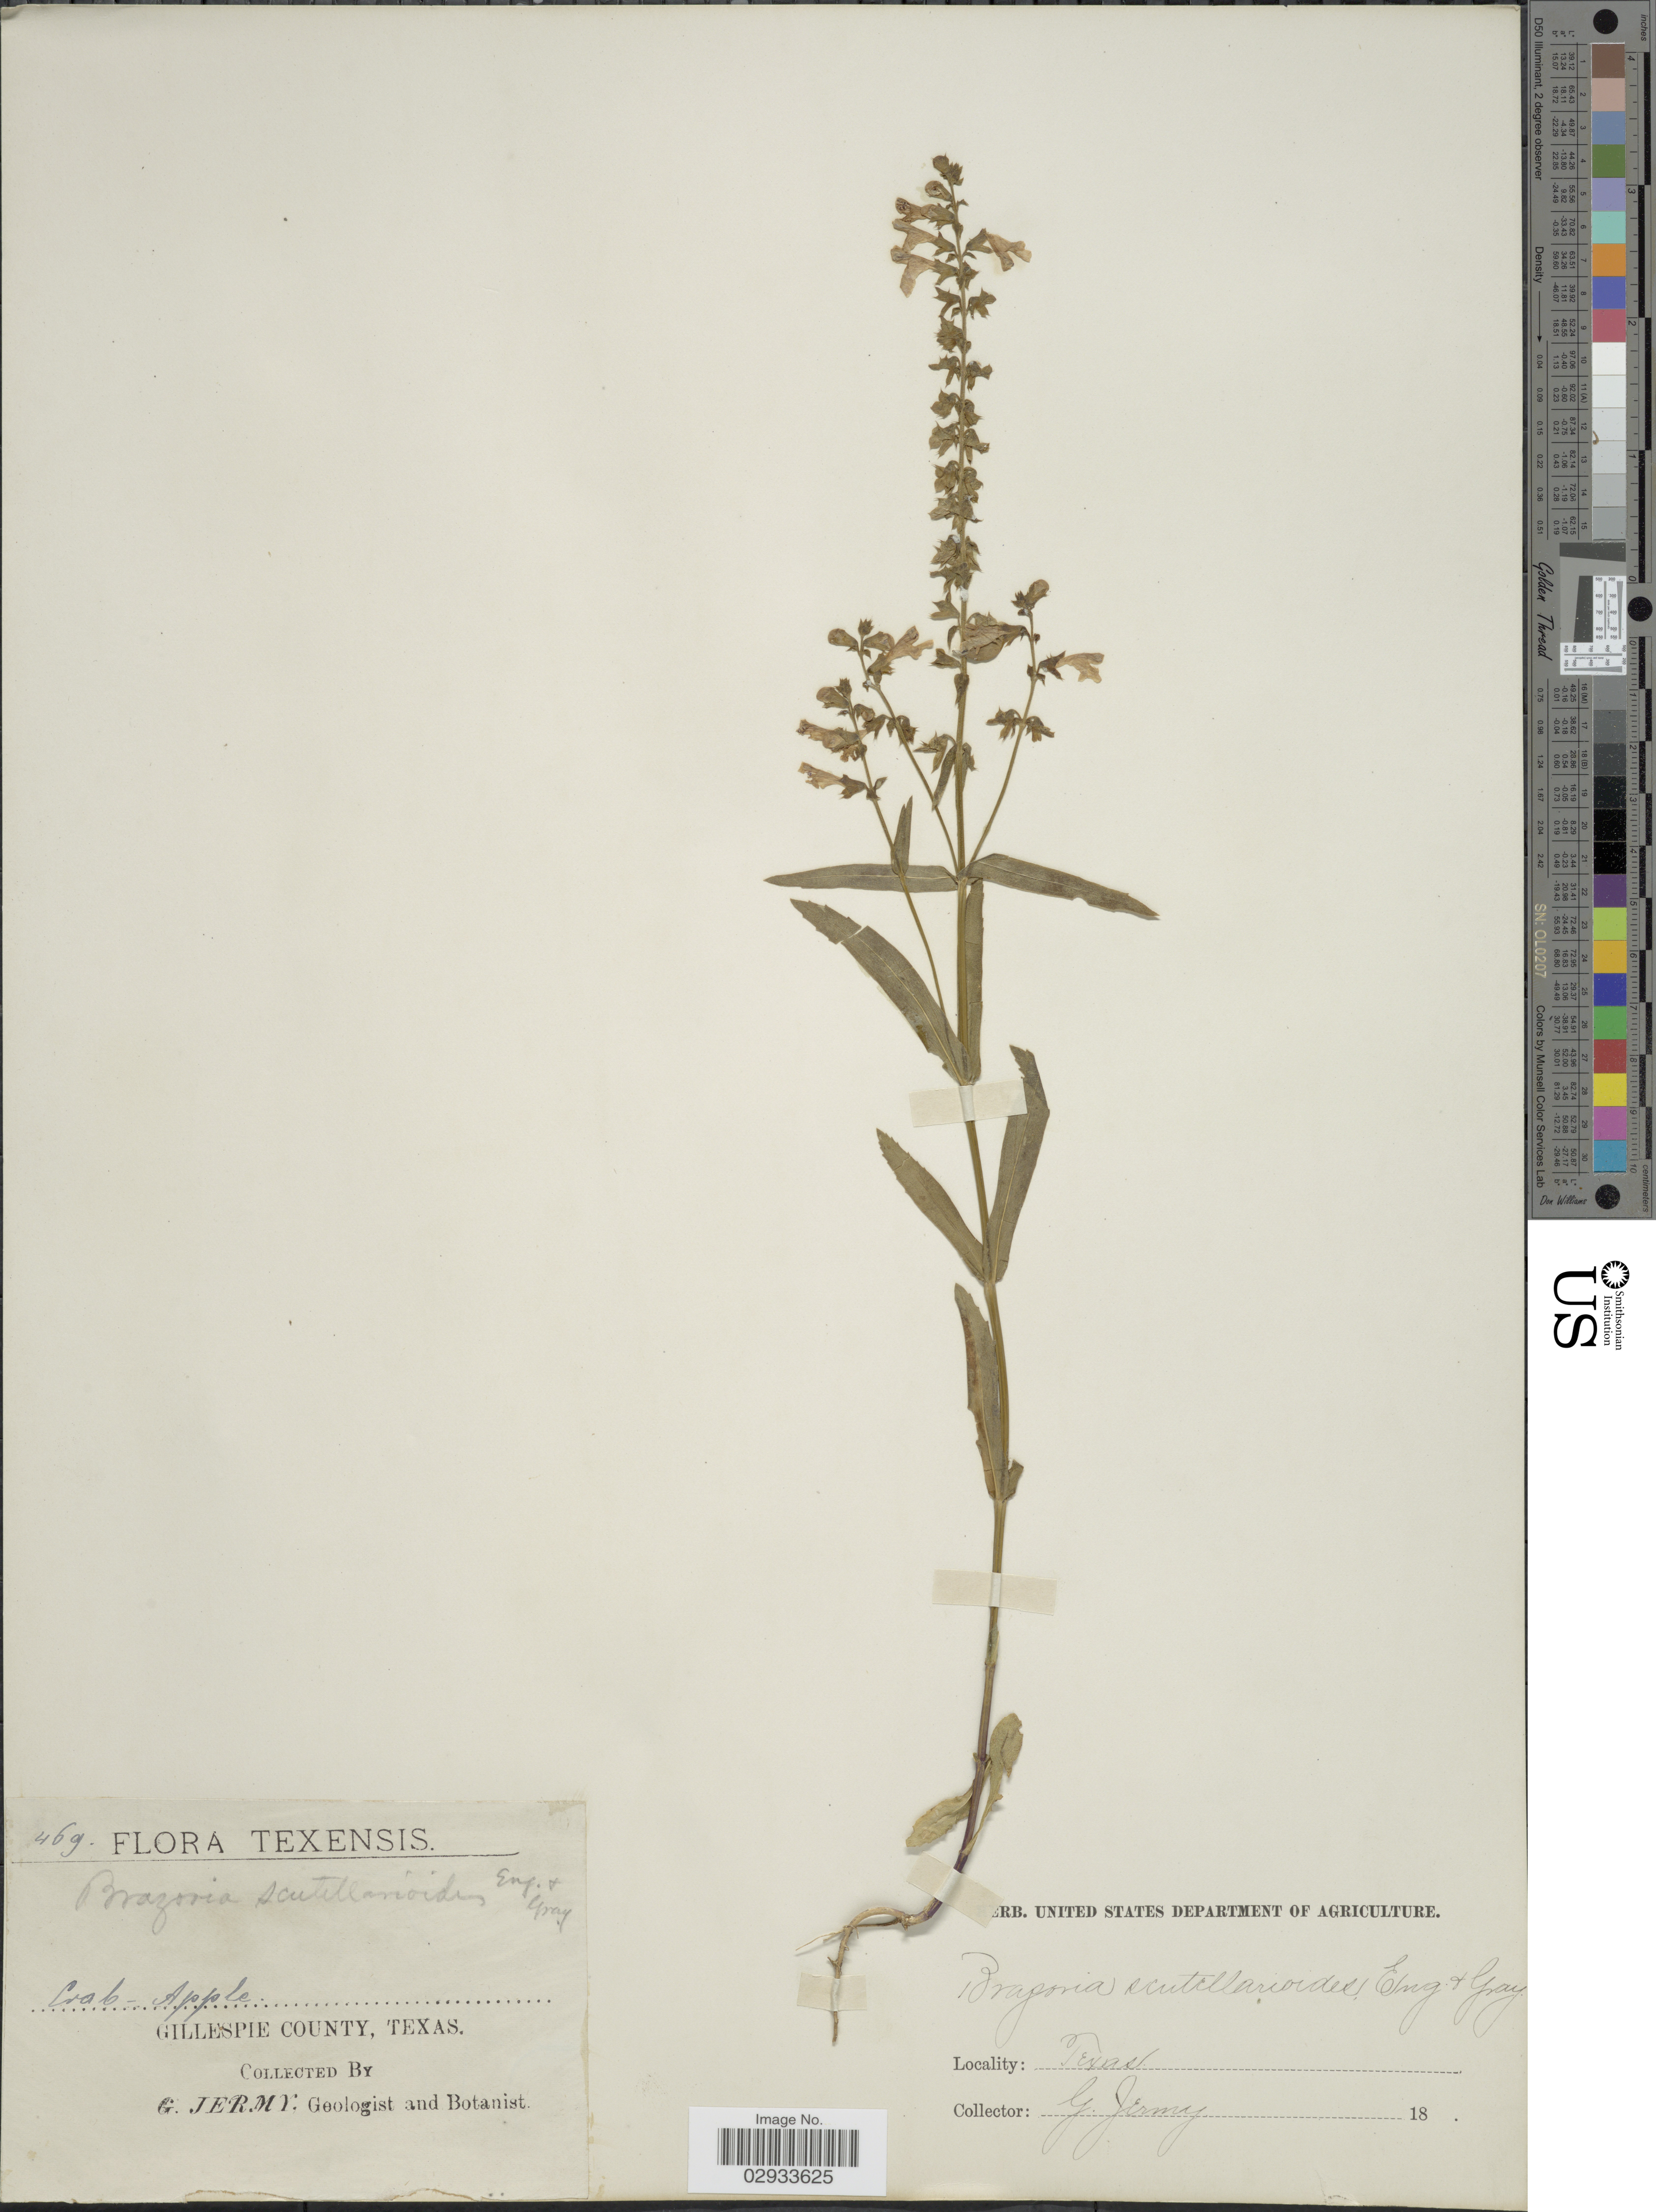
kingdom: Plantae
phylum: Tracheophyta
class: Magnoliopsida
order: Lamiales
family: Lamiaceae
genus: Brazoria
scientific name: Brazoria scutellarioides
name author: Engelm. & A. Gray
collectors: G. Jermy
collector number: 469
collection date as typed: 18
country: United States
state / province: Texas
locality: Gillespie County, Texas.